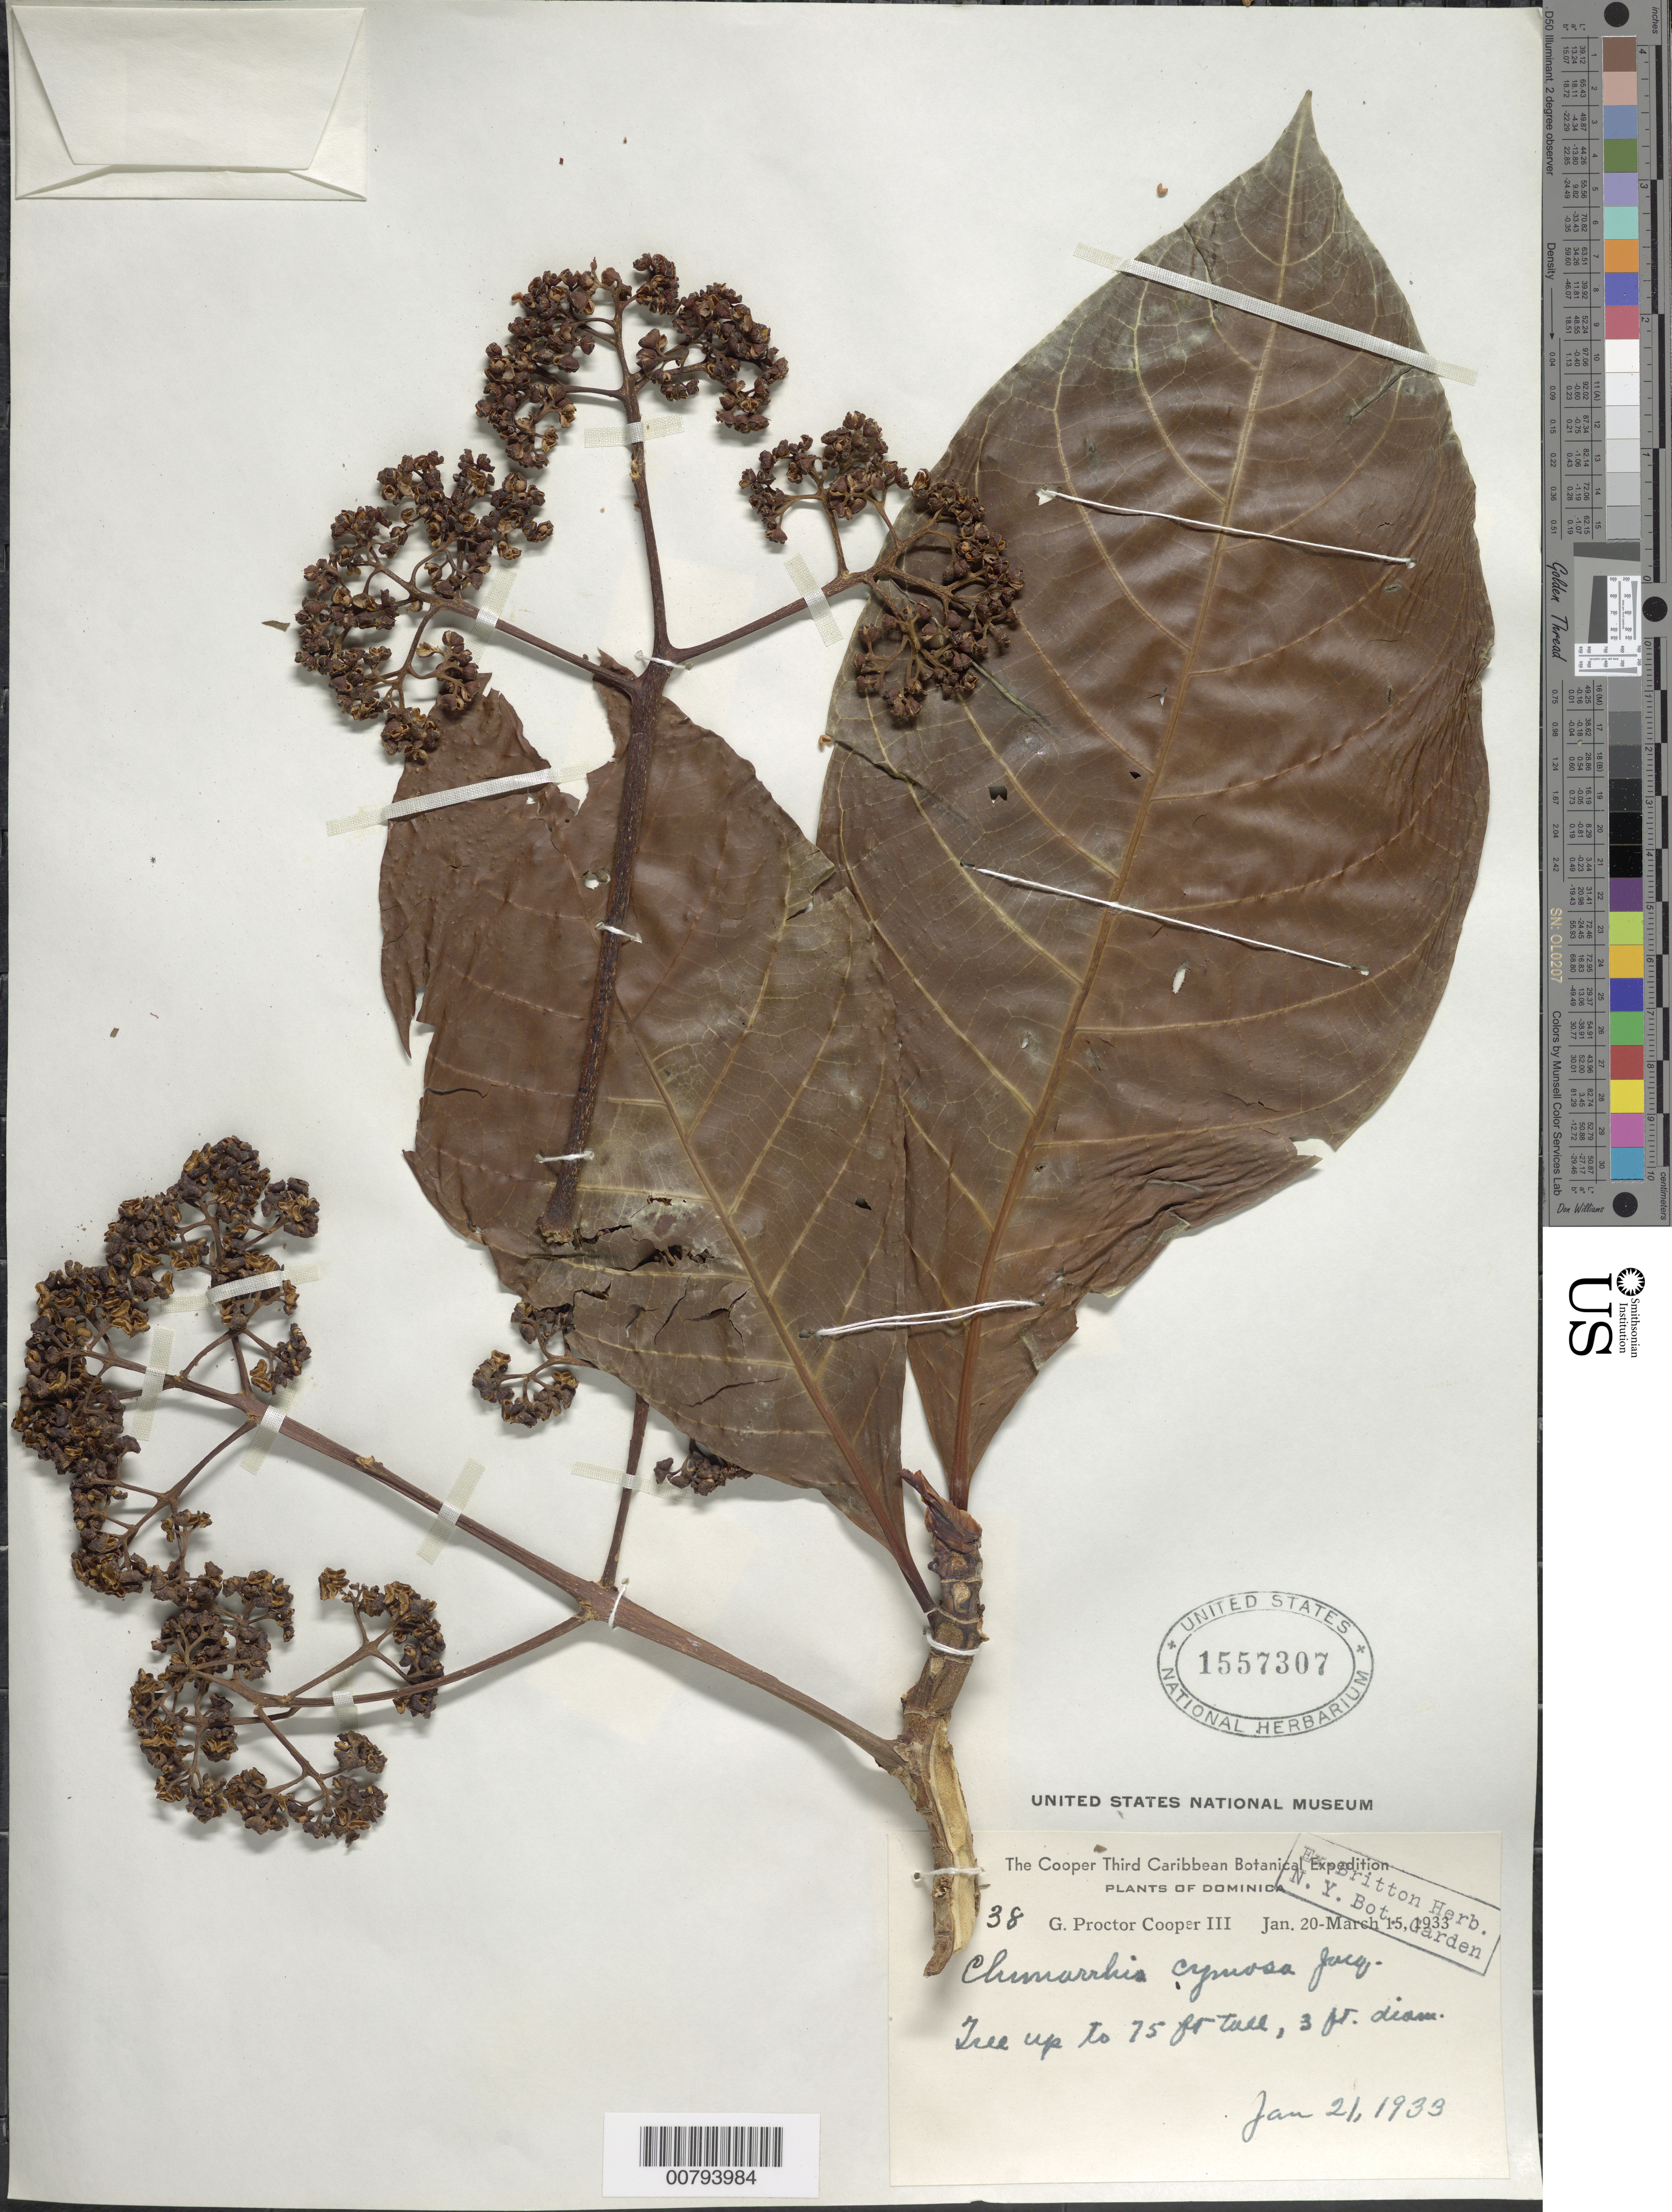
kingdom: Plantae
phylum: Tracheophyta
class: Magnoliopsida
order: Gentianales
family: Rubiaceae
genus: Chimarrhis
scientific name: Chimarrhis cymosa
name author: Jacq.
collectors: G. Cooper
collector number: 38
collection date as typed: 21 Jan 1933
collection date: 1933-01-21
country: Dominica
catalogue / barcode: US 1557307